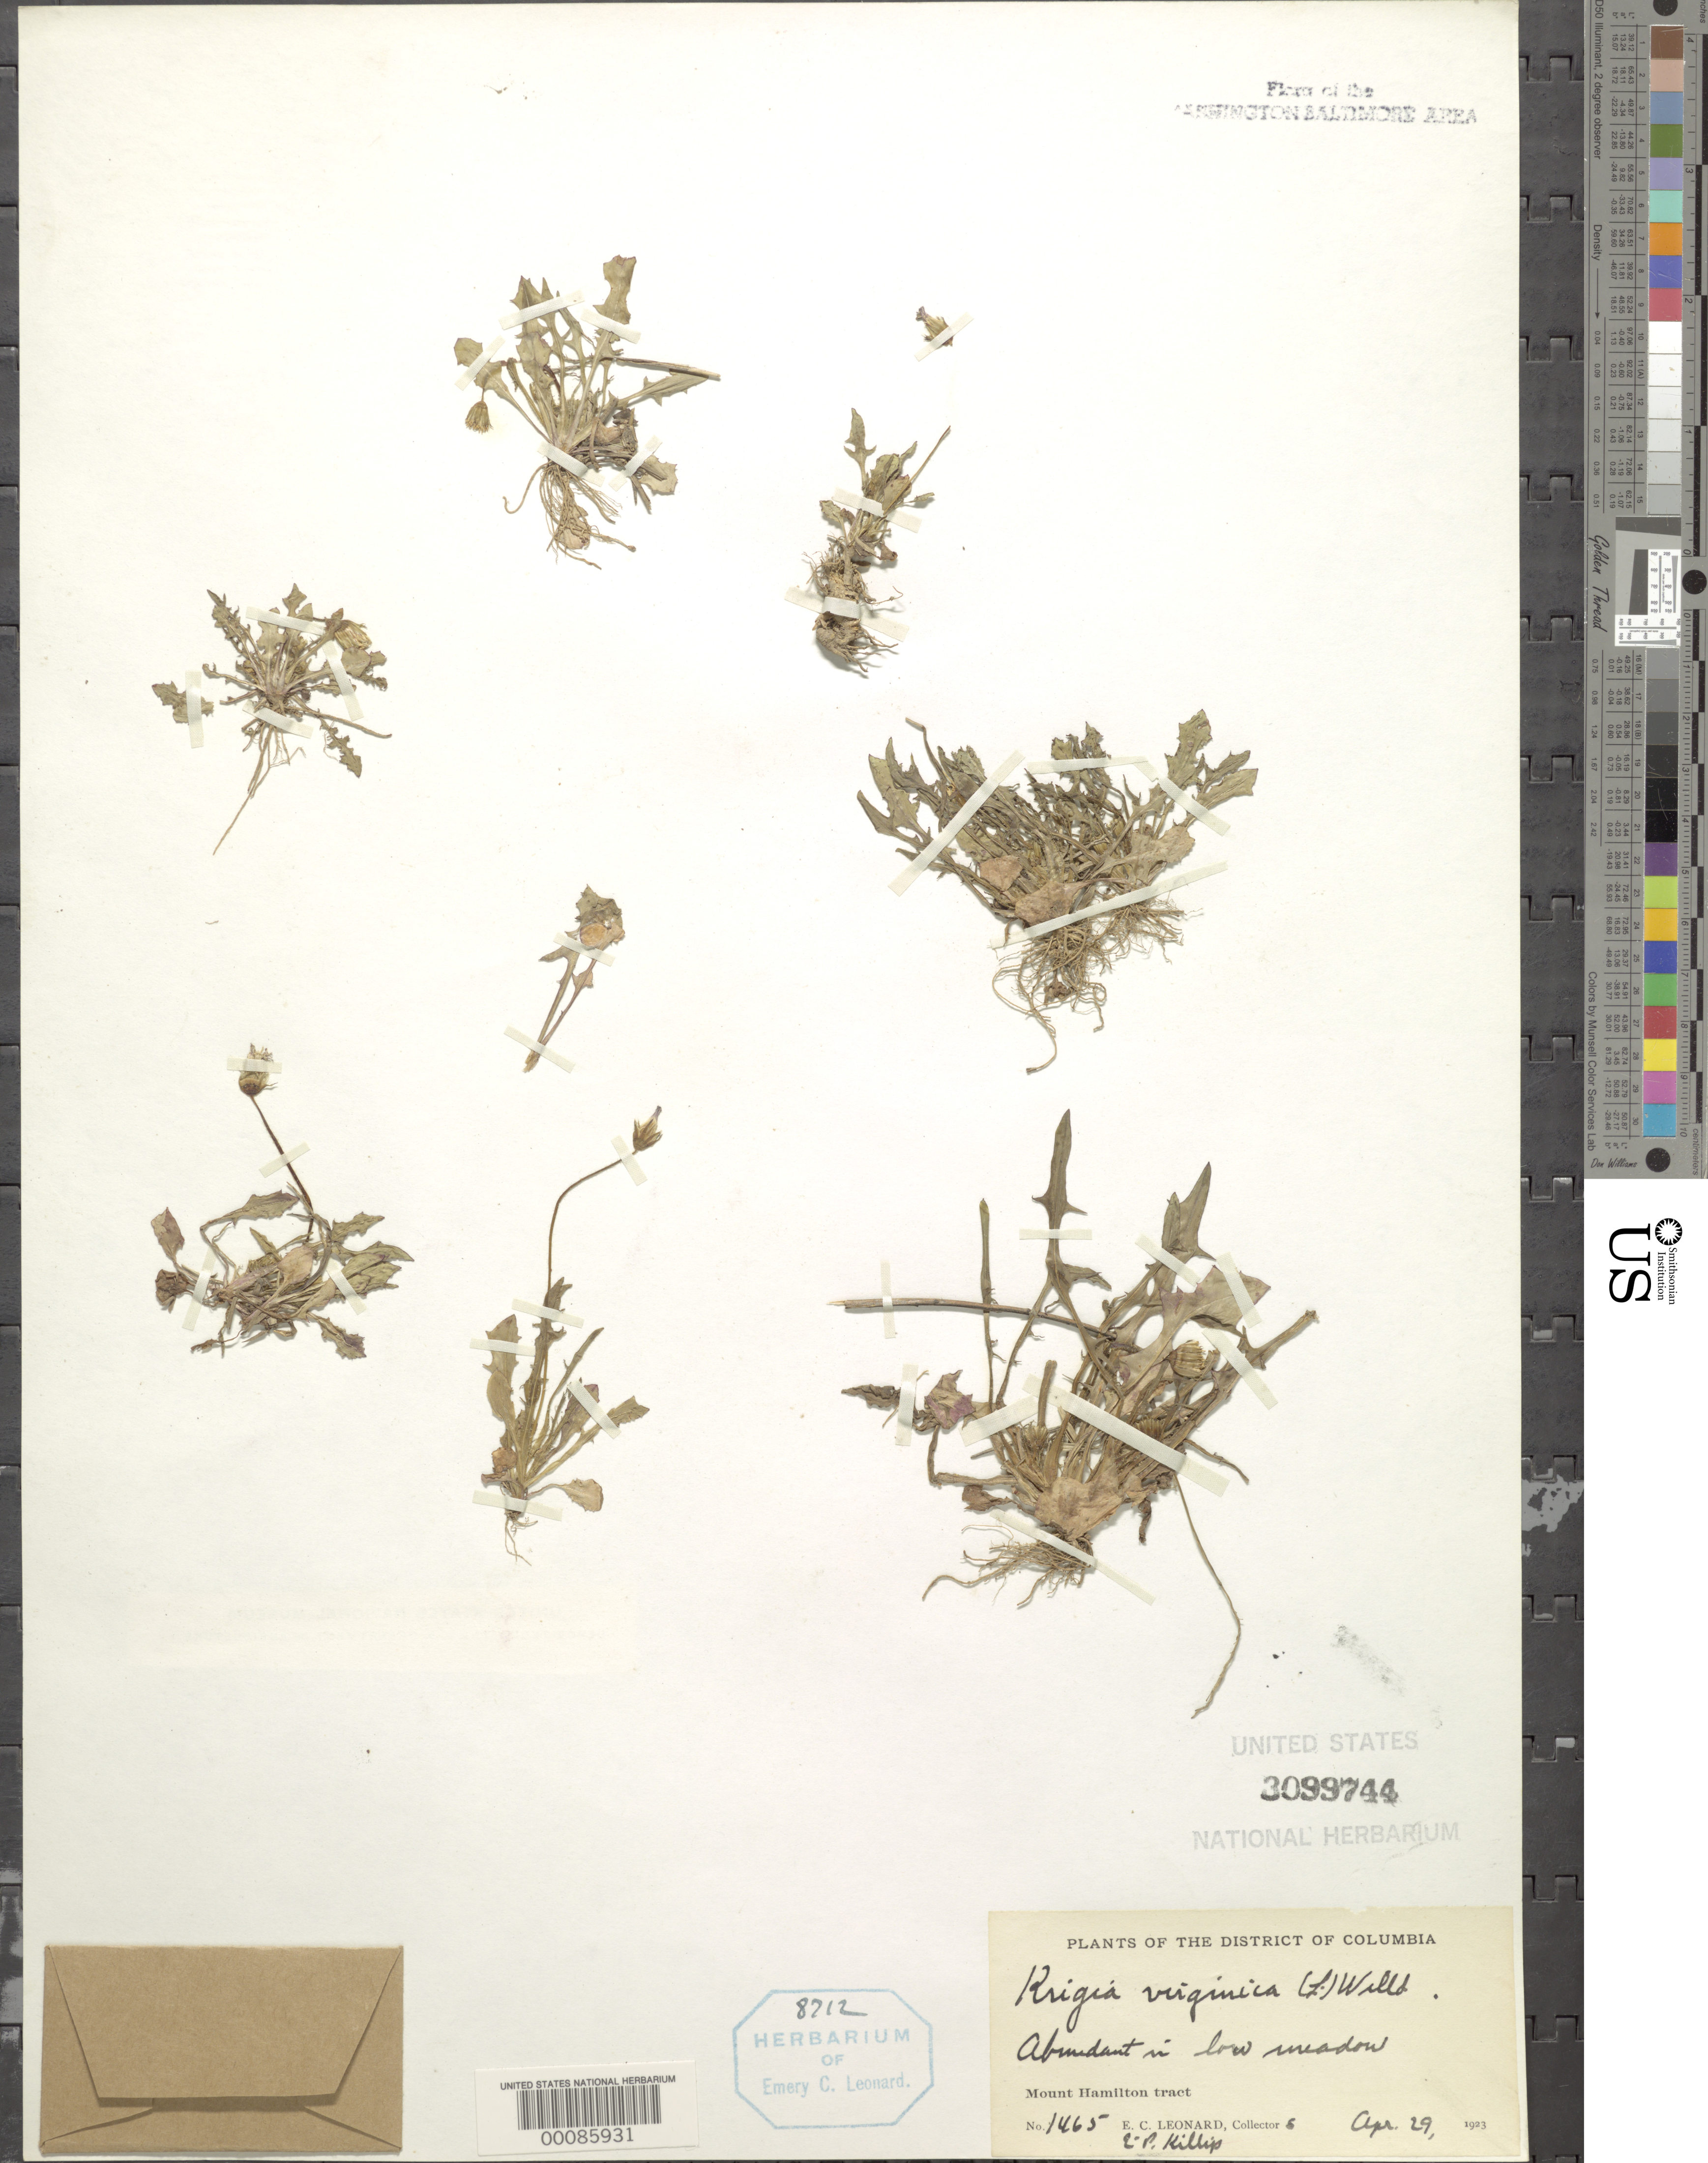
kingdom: Plantae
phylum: Tracheophyta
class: Magnoliopsida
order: Asterales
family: Asteraceae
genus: Krigia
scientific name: Krigia virginica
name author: (L.) Willd.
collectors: E. C. Leonard & E. P. Killip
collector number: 1465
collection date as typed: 29 Apr 1923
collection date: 1923-04-29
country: United States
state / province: District of Columbia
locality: Mount Hamilton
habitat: Low meadow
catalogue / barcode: US 3099744